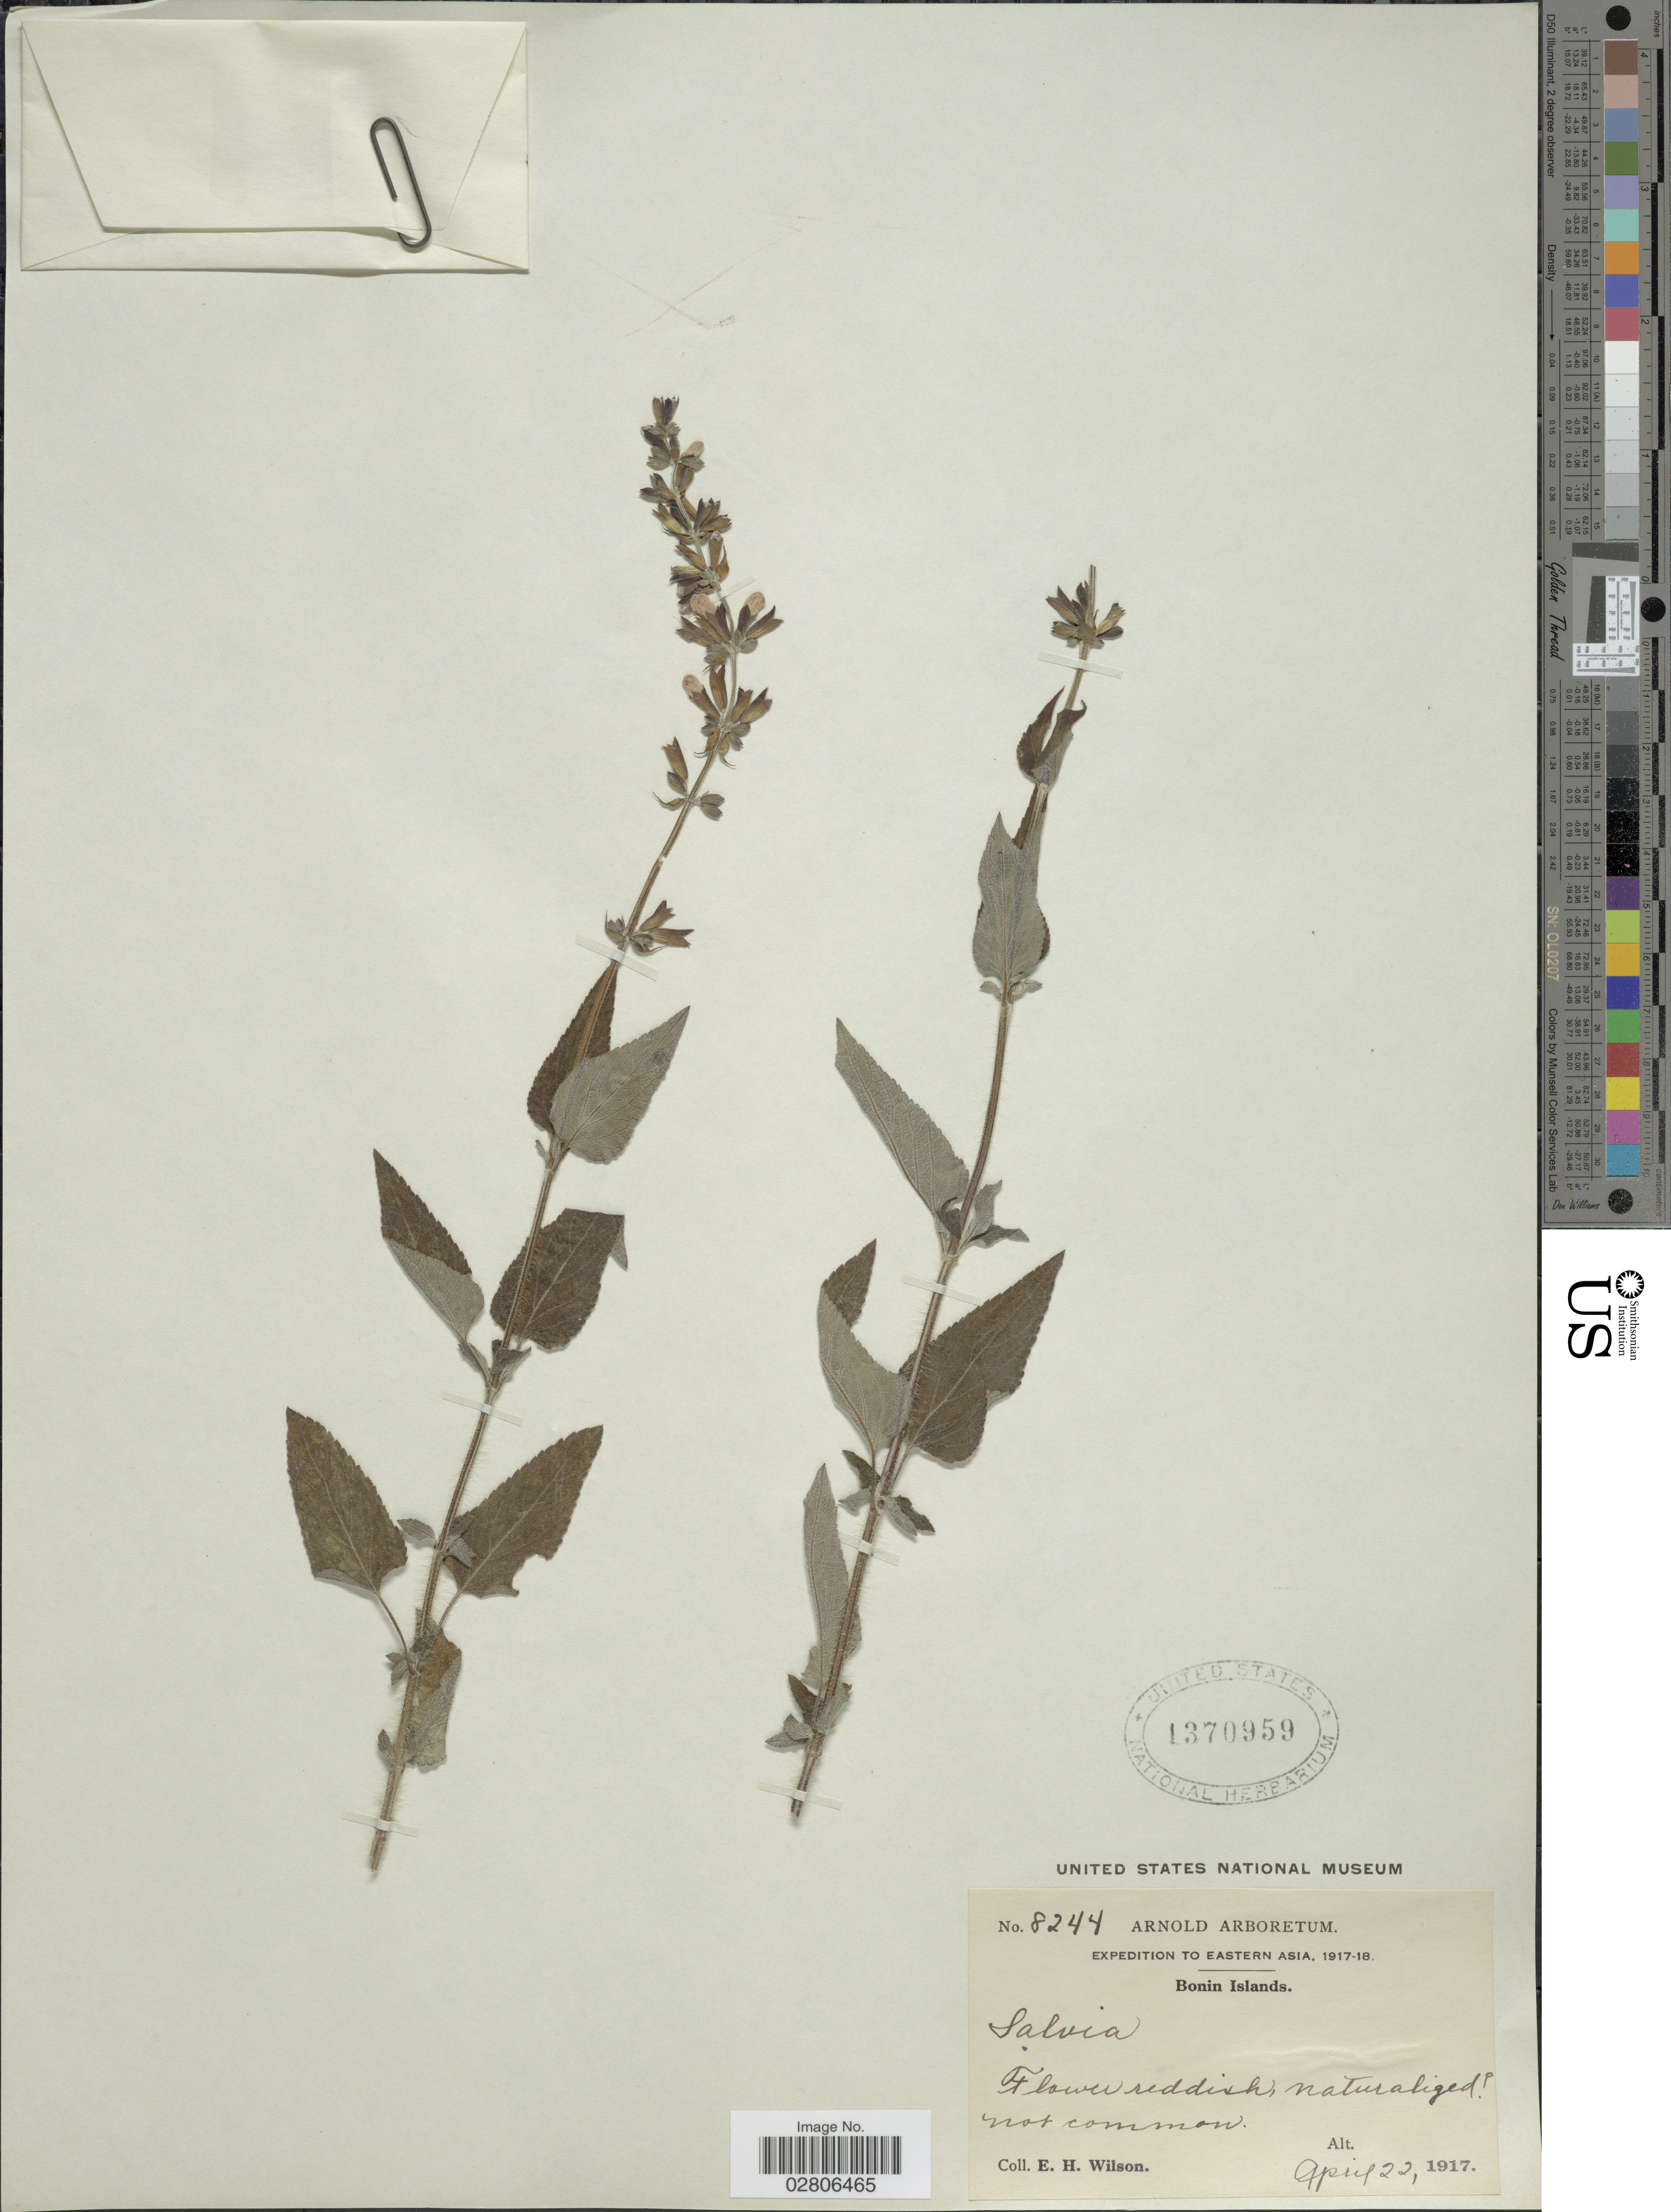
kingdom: Plantae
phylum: Tracheophyta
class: Magnoliopsida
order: Lamiales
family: Lamiaceae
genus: Salvia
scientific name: Salvia sp.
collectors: E. Wilson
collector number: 8244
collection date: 1917-04-22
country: Japan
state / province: Tokyo, Federal City of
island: Bonin Islands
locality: Eastern Asia. Bonin Islands.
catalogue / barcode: US 1370959